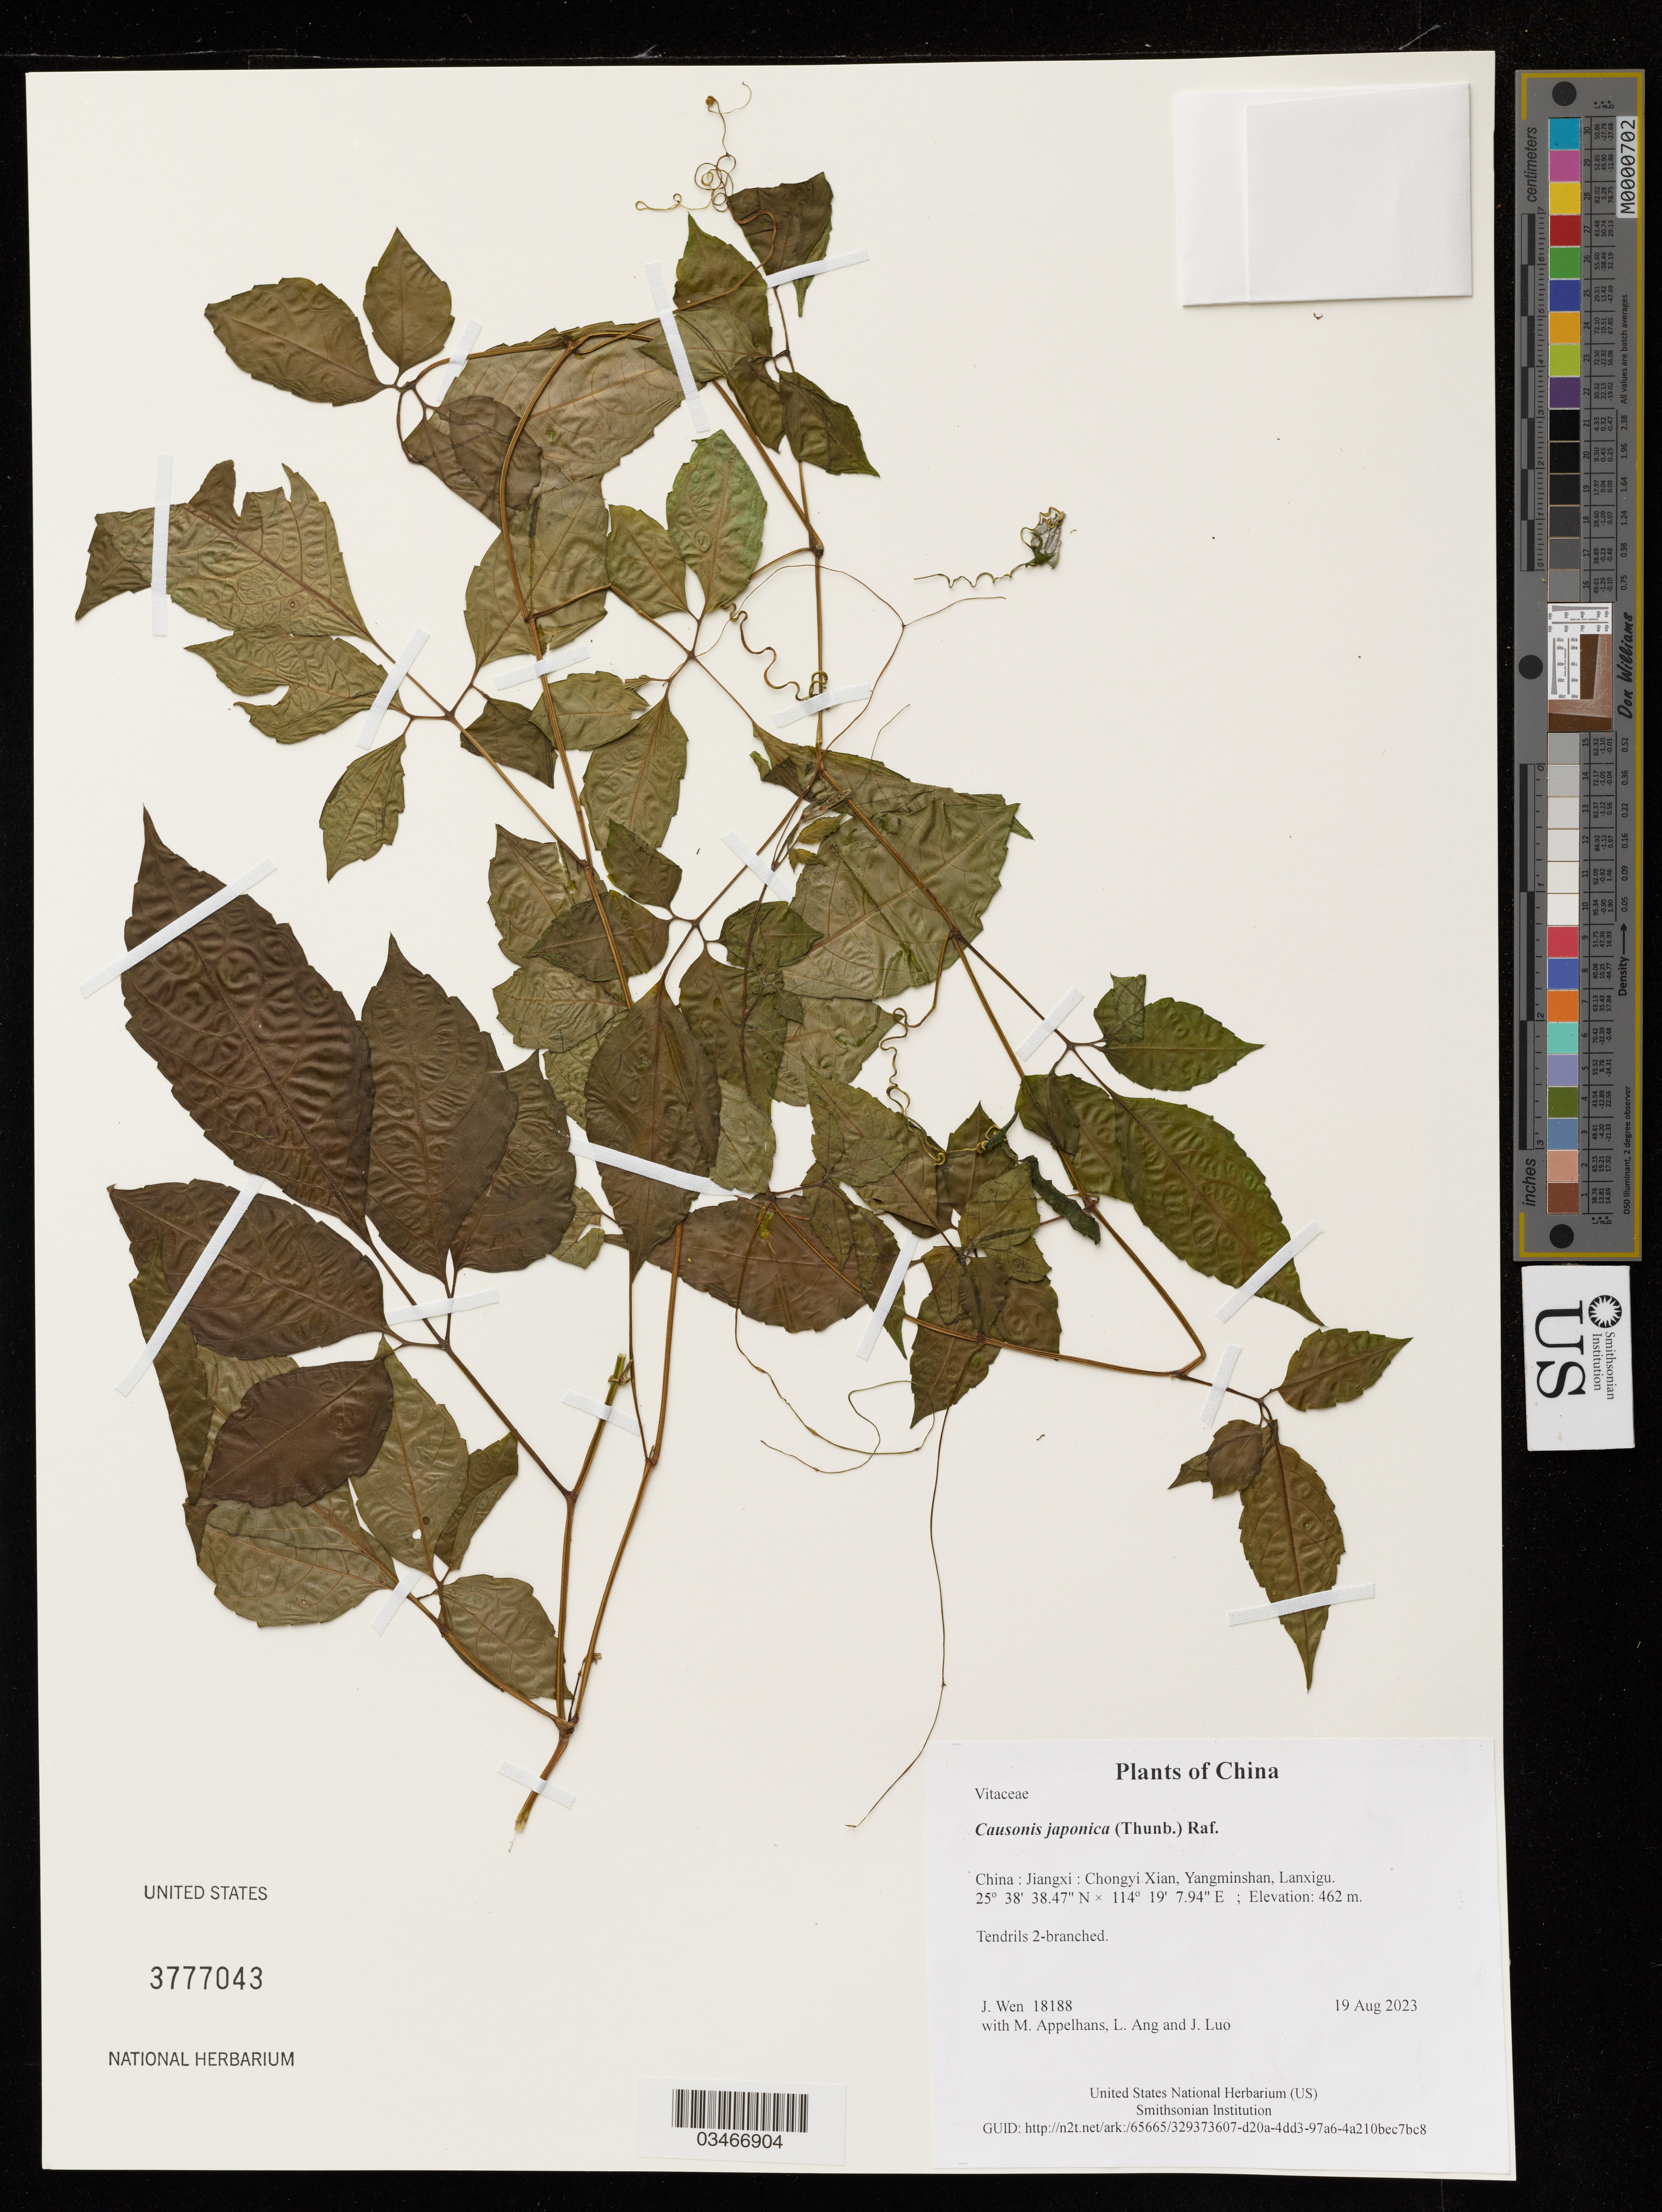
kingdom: Plantae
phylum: Tracheophyta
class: Magnoliopsida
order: Vitales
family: Vitaceae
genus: Causonis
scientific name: Causonis japonica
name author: (Thunb.) Raf.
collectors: J. Wen, M. Appelhans, L. Ang & J. Luo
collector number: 18188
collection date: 2023-08-19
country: China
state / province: Jiangxi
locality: Chongyi Xian, Yangminshan, Lanxigu.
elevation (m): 462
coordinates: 25.644019 N, 114.318871 E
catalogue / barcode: US 3777043